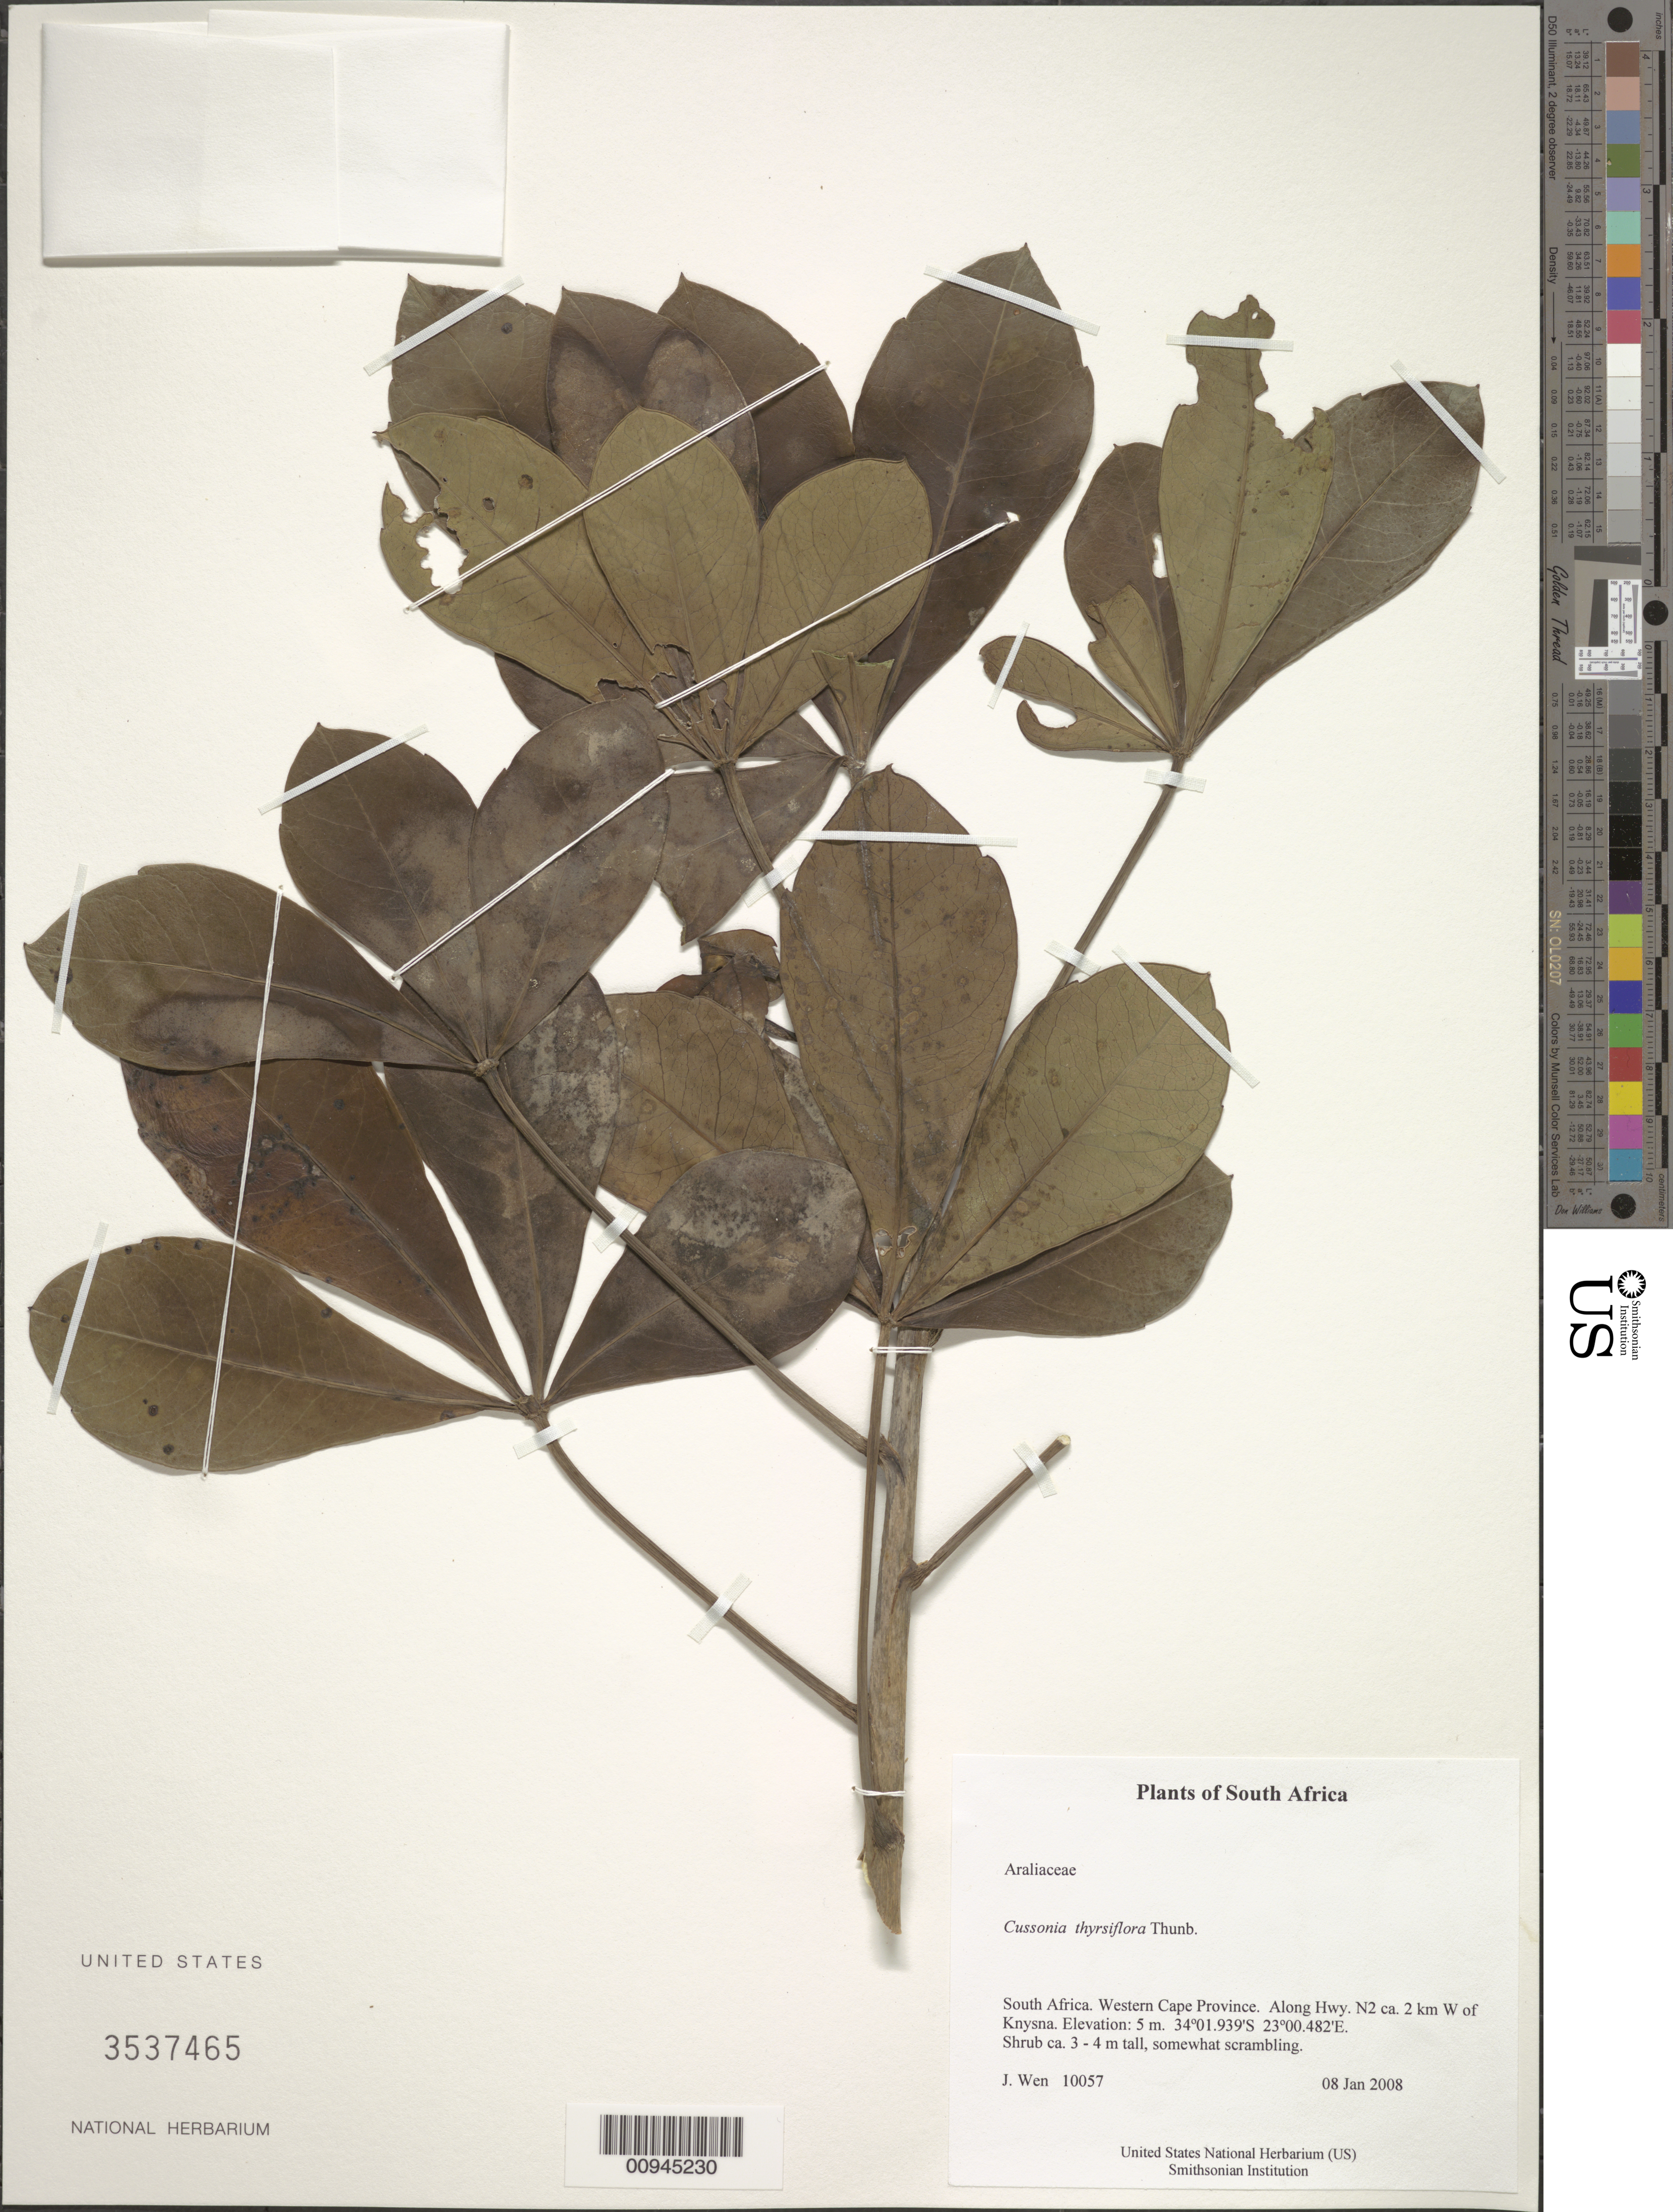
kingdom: Plantae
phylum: Tracheophyta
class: Magnoliopsida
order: Apiales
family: Araliaceae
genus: Cussonia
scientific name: Cussonia thyrsiflora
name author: Thunb.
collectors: J. Wen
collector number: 10057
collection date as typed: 08 Jan 2008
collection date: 2008-01-08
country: South Africa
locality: Western Cape Province. Along Hwy. N2 ca. 2 km W of Knysna.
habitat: Shrub ca. 3 - 4 m tall, somewhat scrambling.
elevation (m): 5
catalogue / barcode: US 3537465